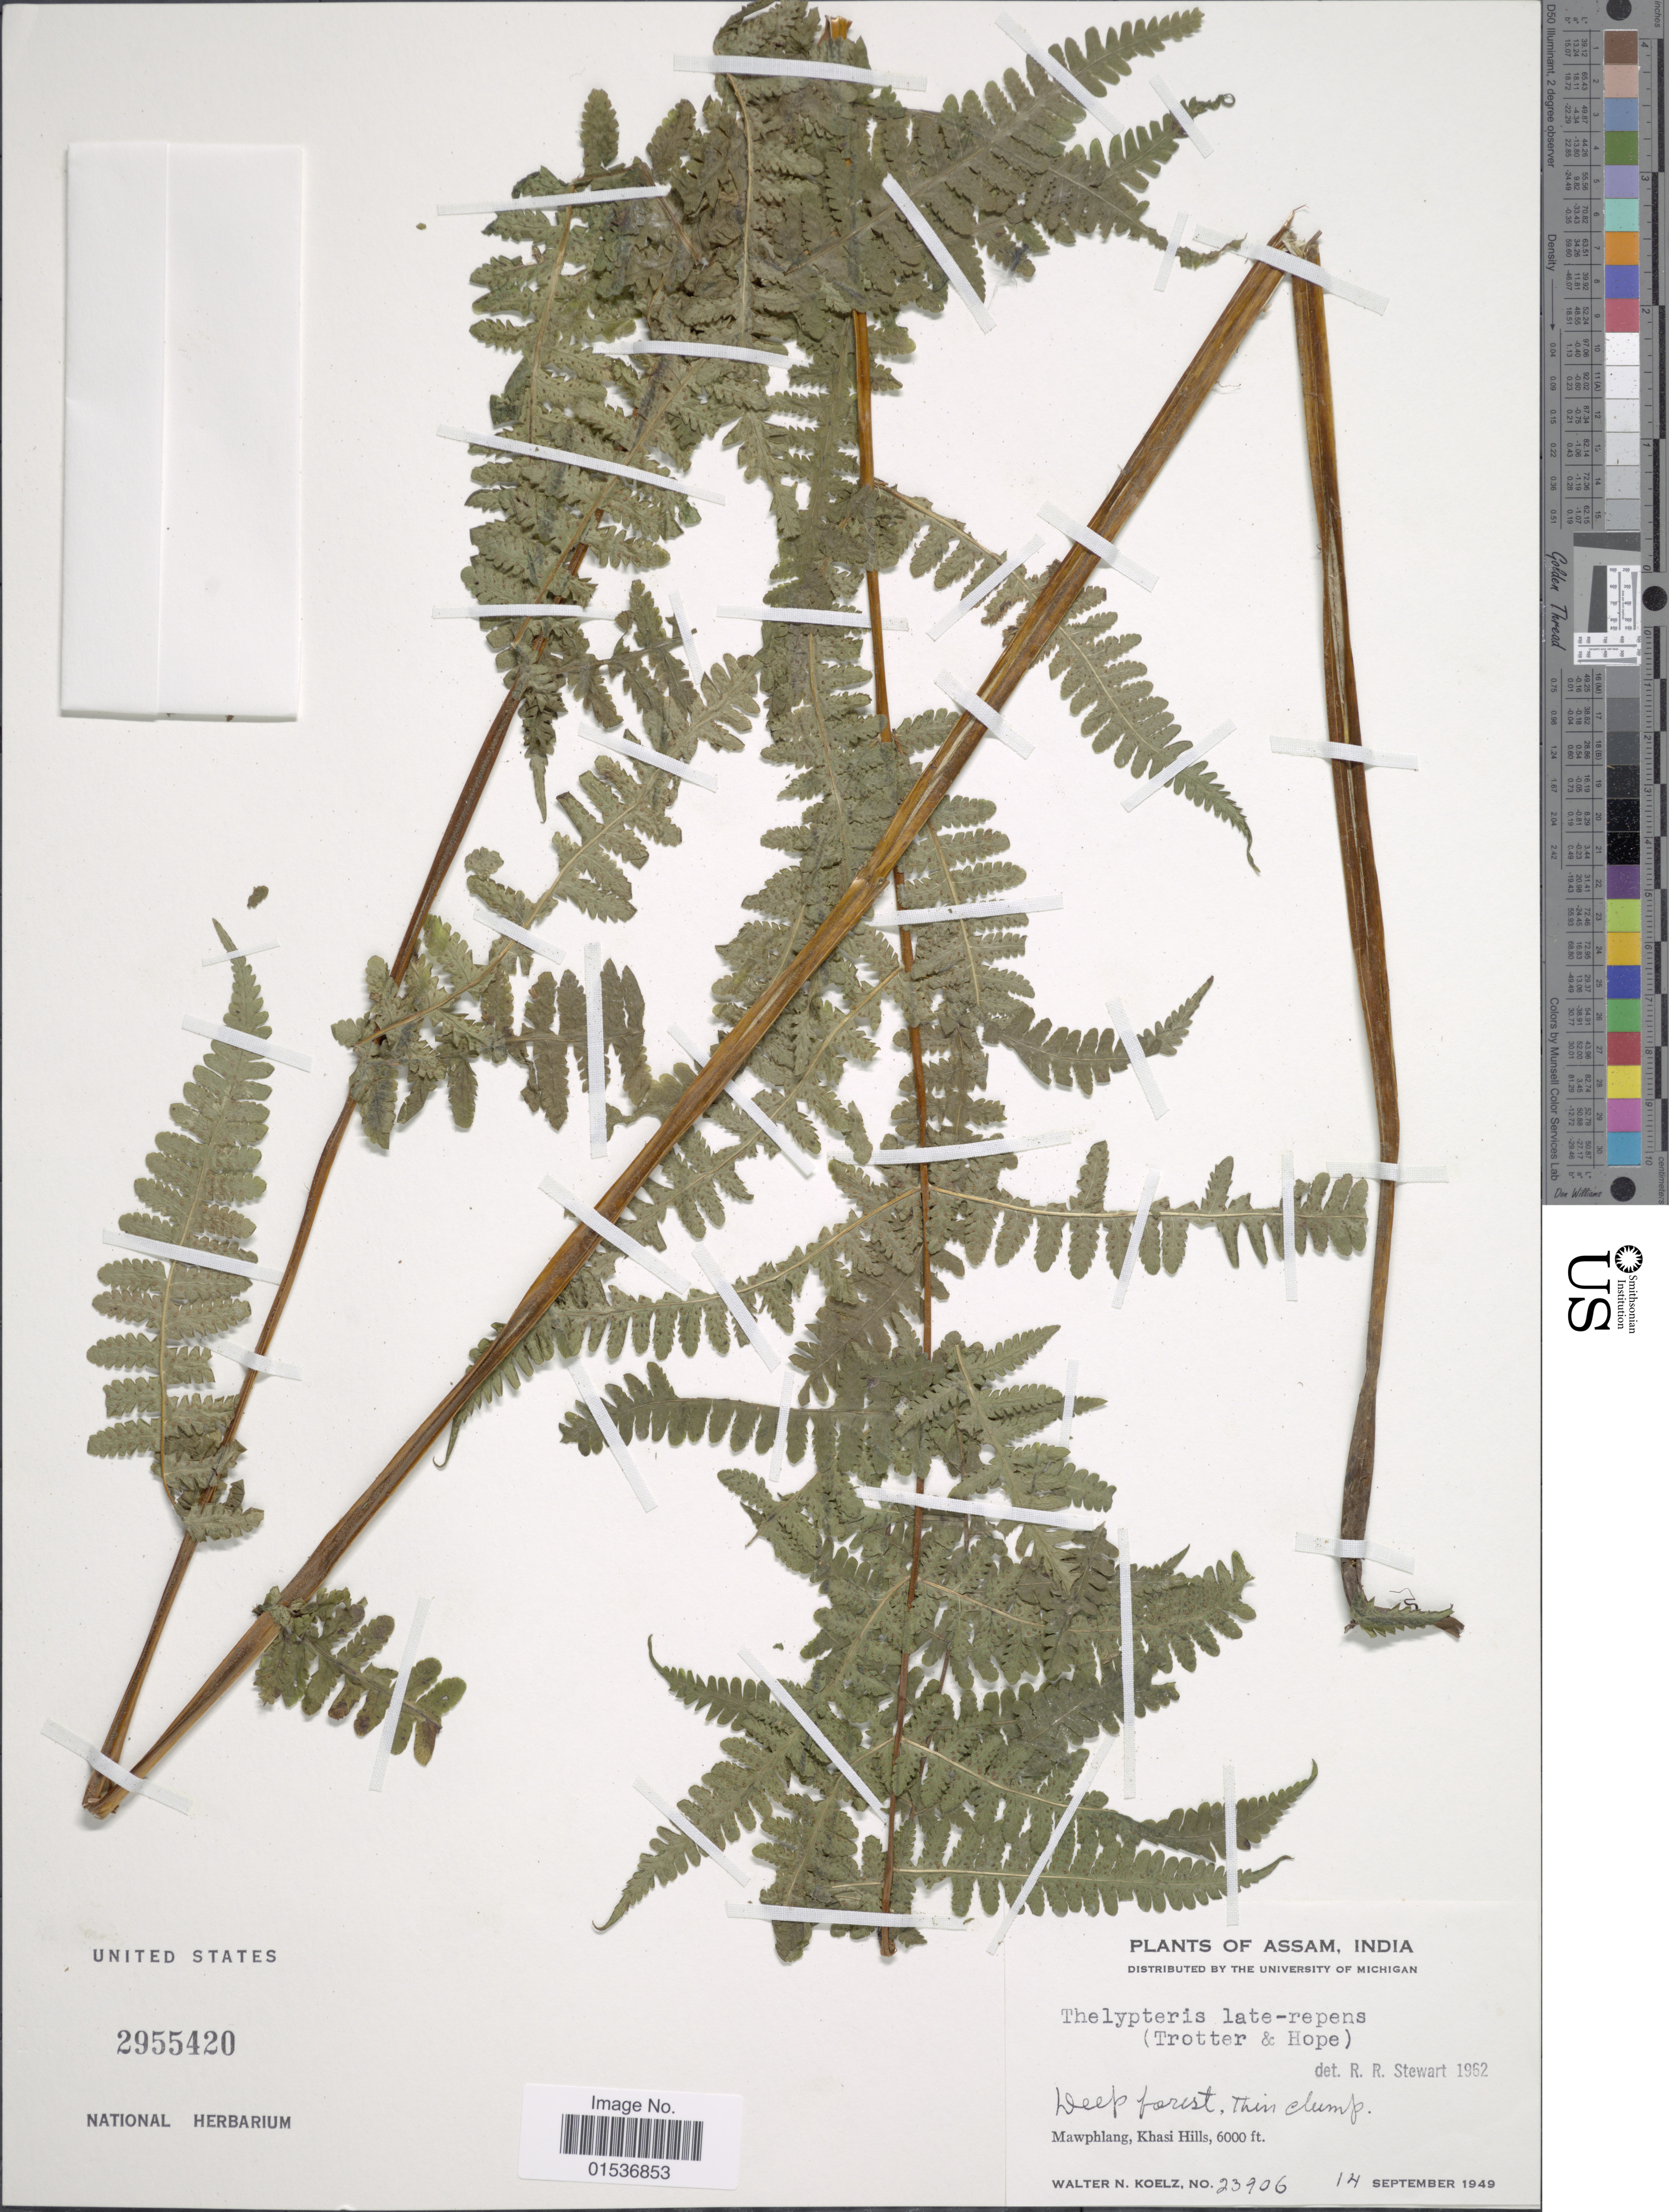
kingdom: Plantae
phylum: Tracheophyta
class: Polypodiopsida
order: Polypodiales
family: Thelypteridaceae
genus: Pseudophegopteris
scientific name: Pseudophegopteris pyrrhorachis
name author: (Kunze) Ching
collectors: W. N. Koelz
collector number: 23906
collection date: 1949-09-14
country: India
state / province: Meghalaya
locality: Assam, India, Mawphlang, Khasi Hills.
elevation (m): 1829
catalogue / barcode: US 2955420